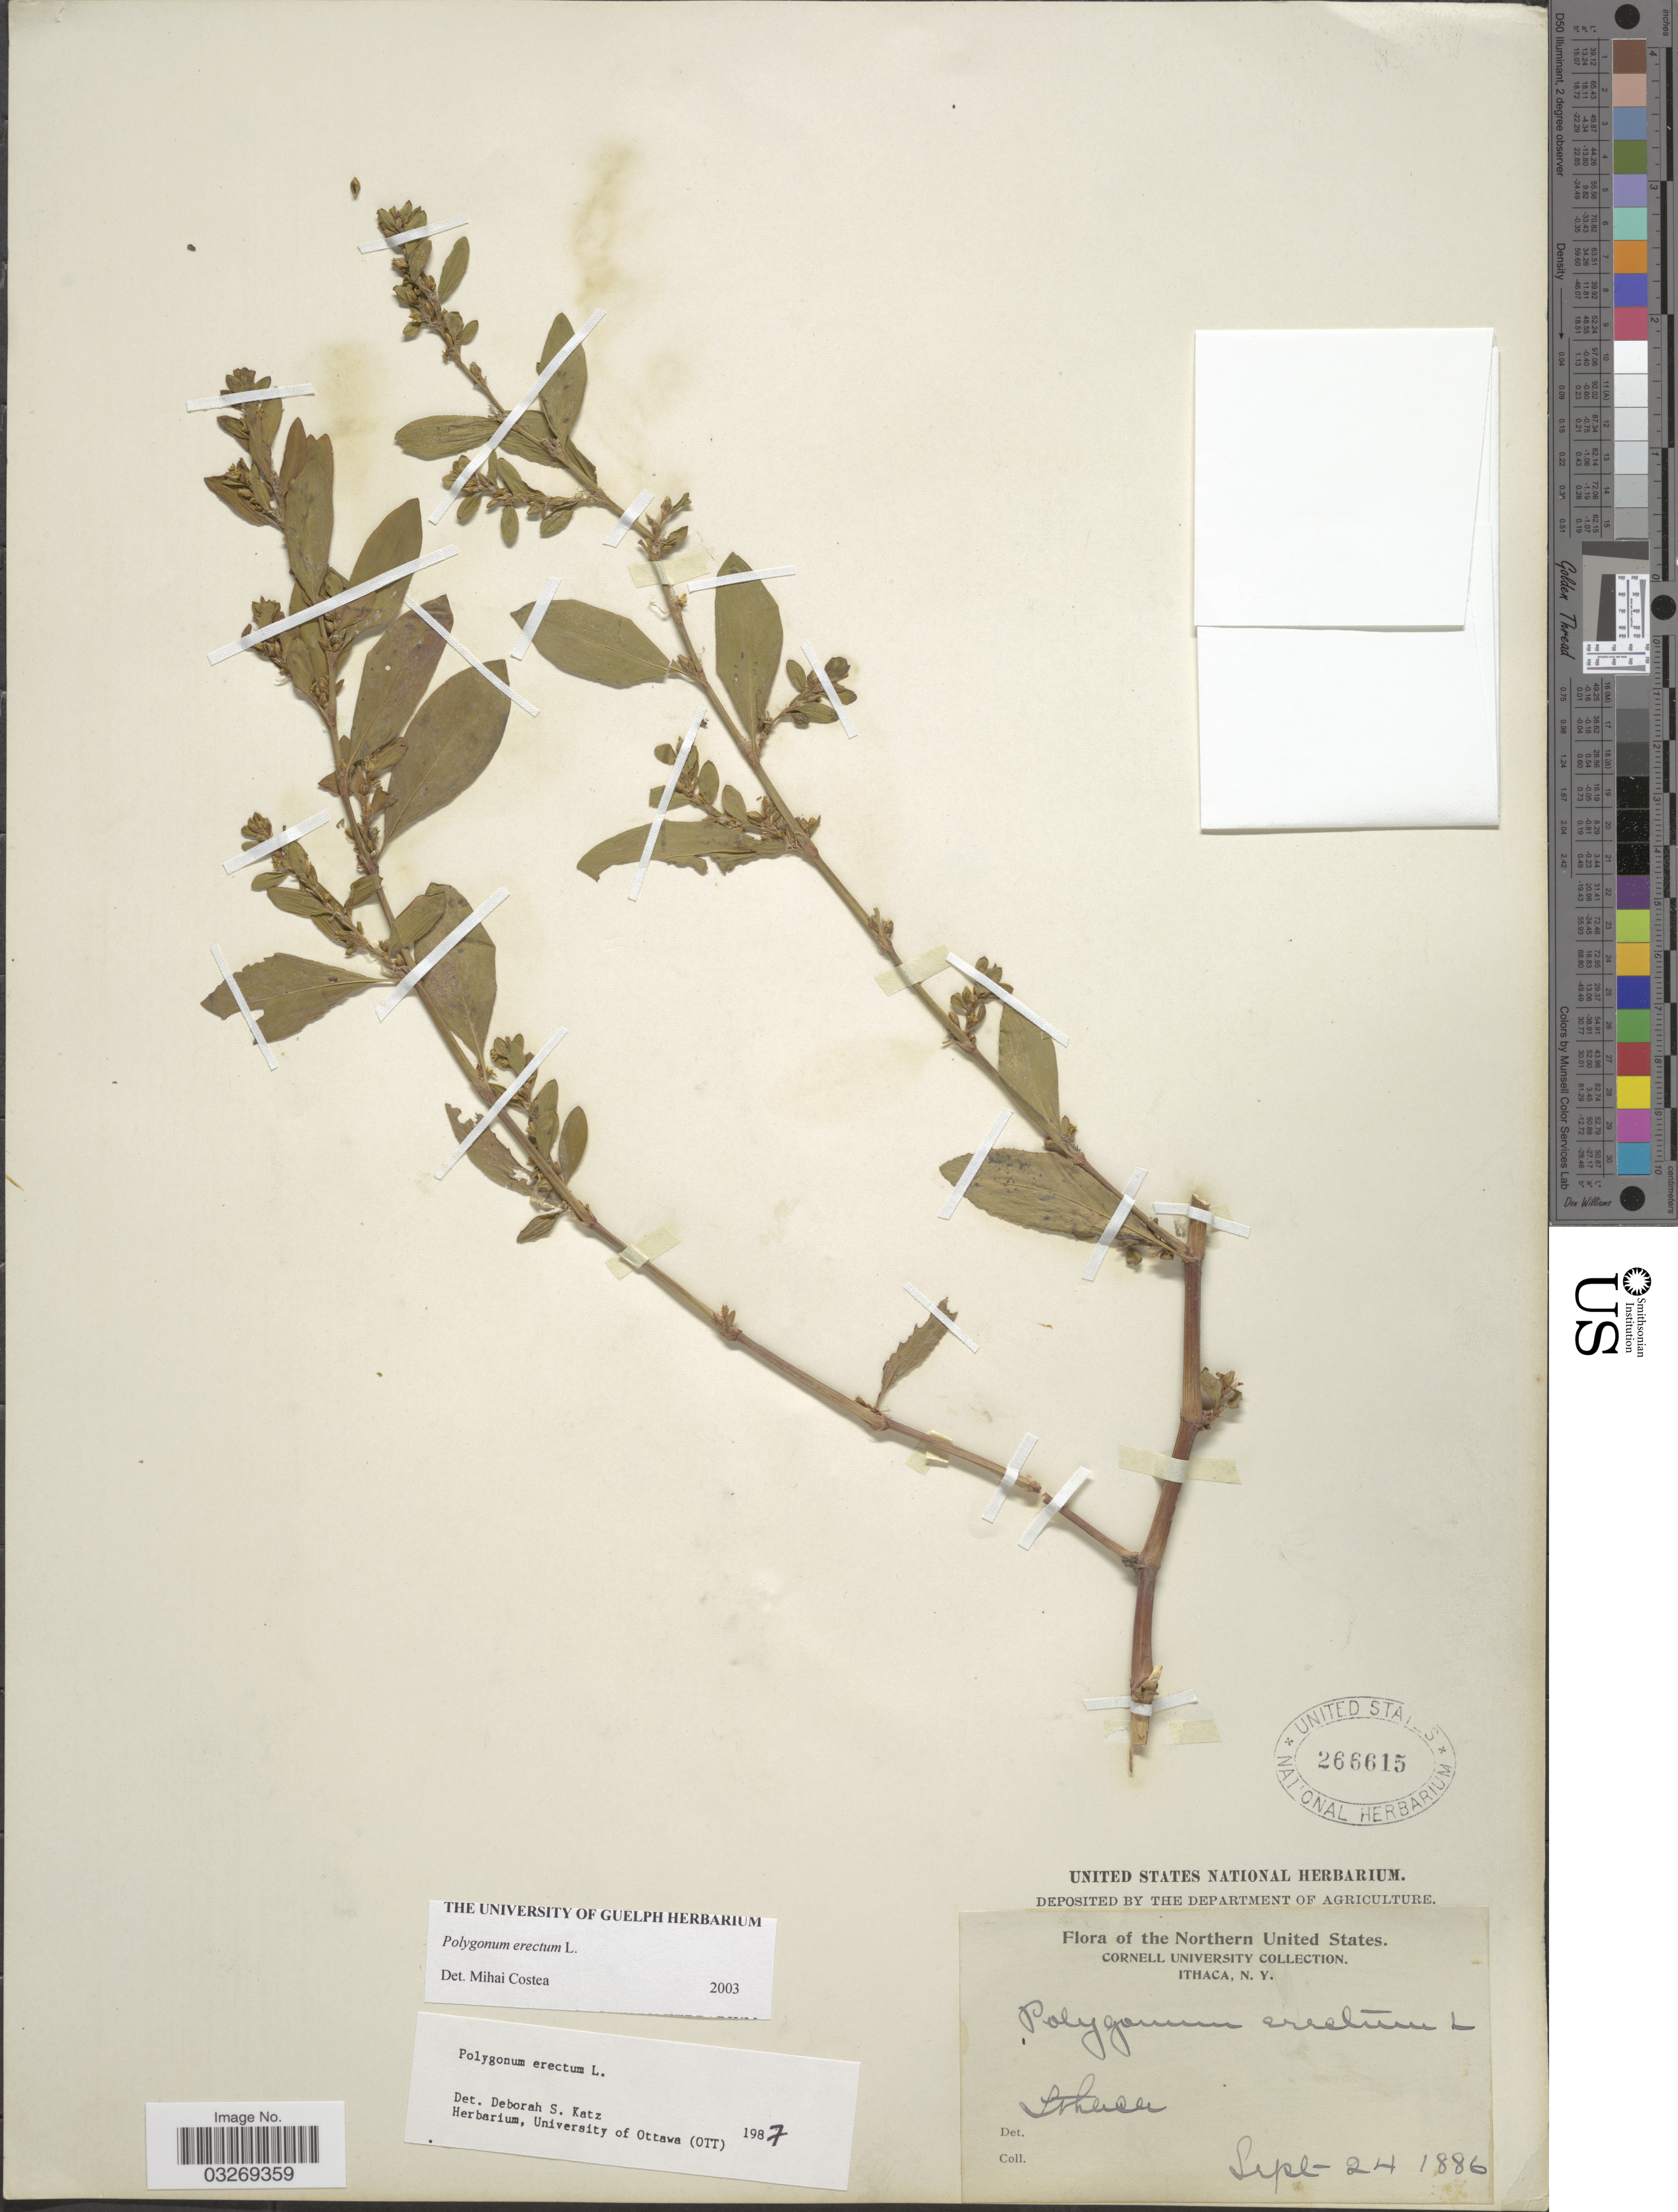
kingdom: Plantae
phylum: Tracheophyta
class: Magnoliopsida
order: Caryophyllales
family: Polygonaceae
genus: Polygonum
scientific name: Polygonum erectum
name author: L.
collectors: ex herb. United States National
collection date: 1886-09-24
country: United States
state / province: New York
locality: Ithaca.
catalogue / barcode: US 266615